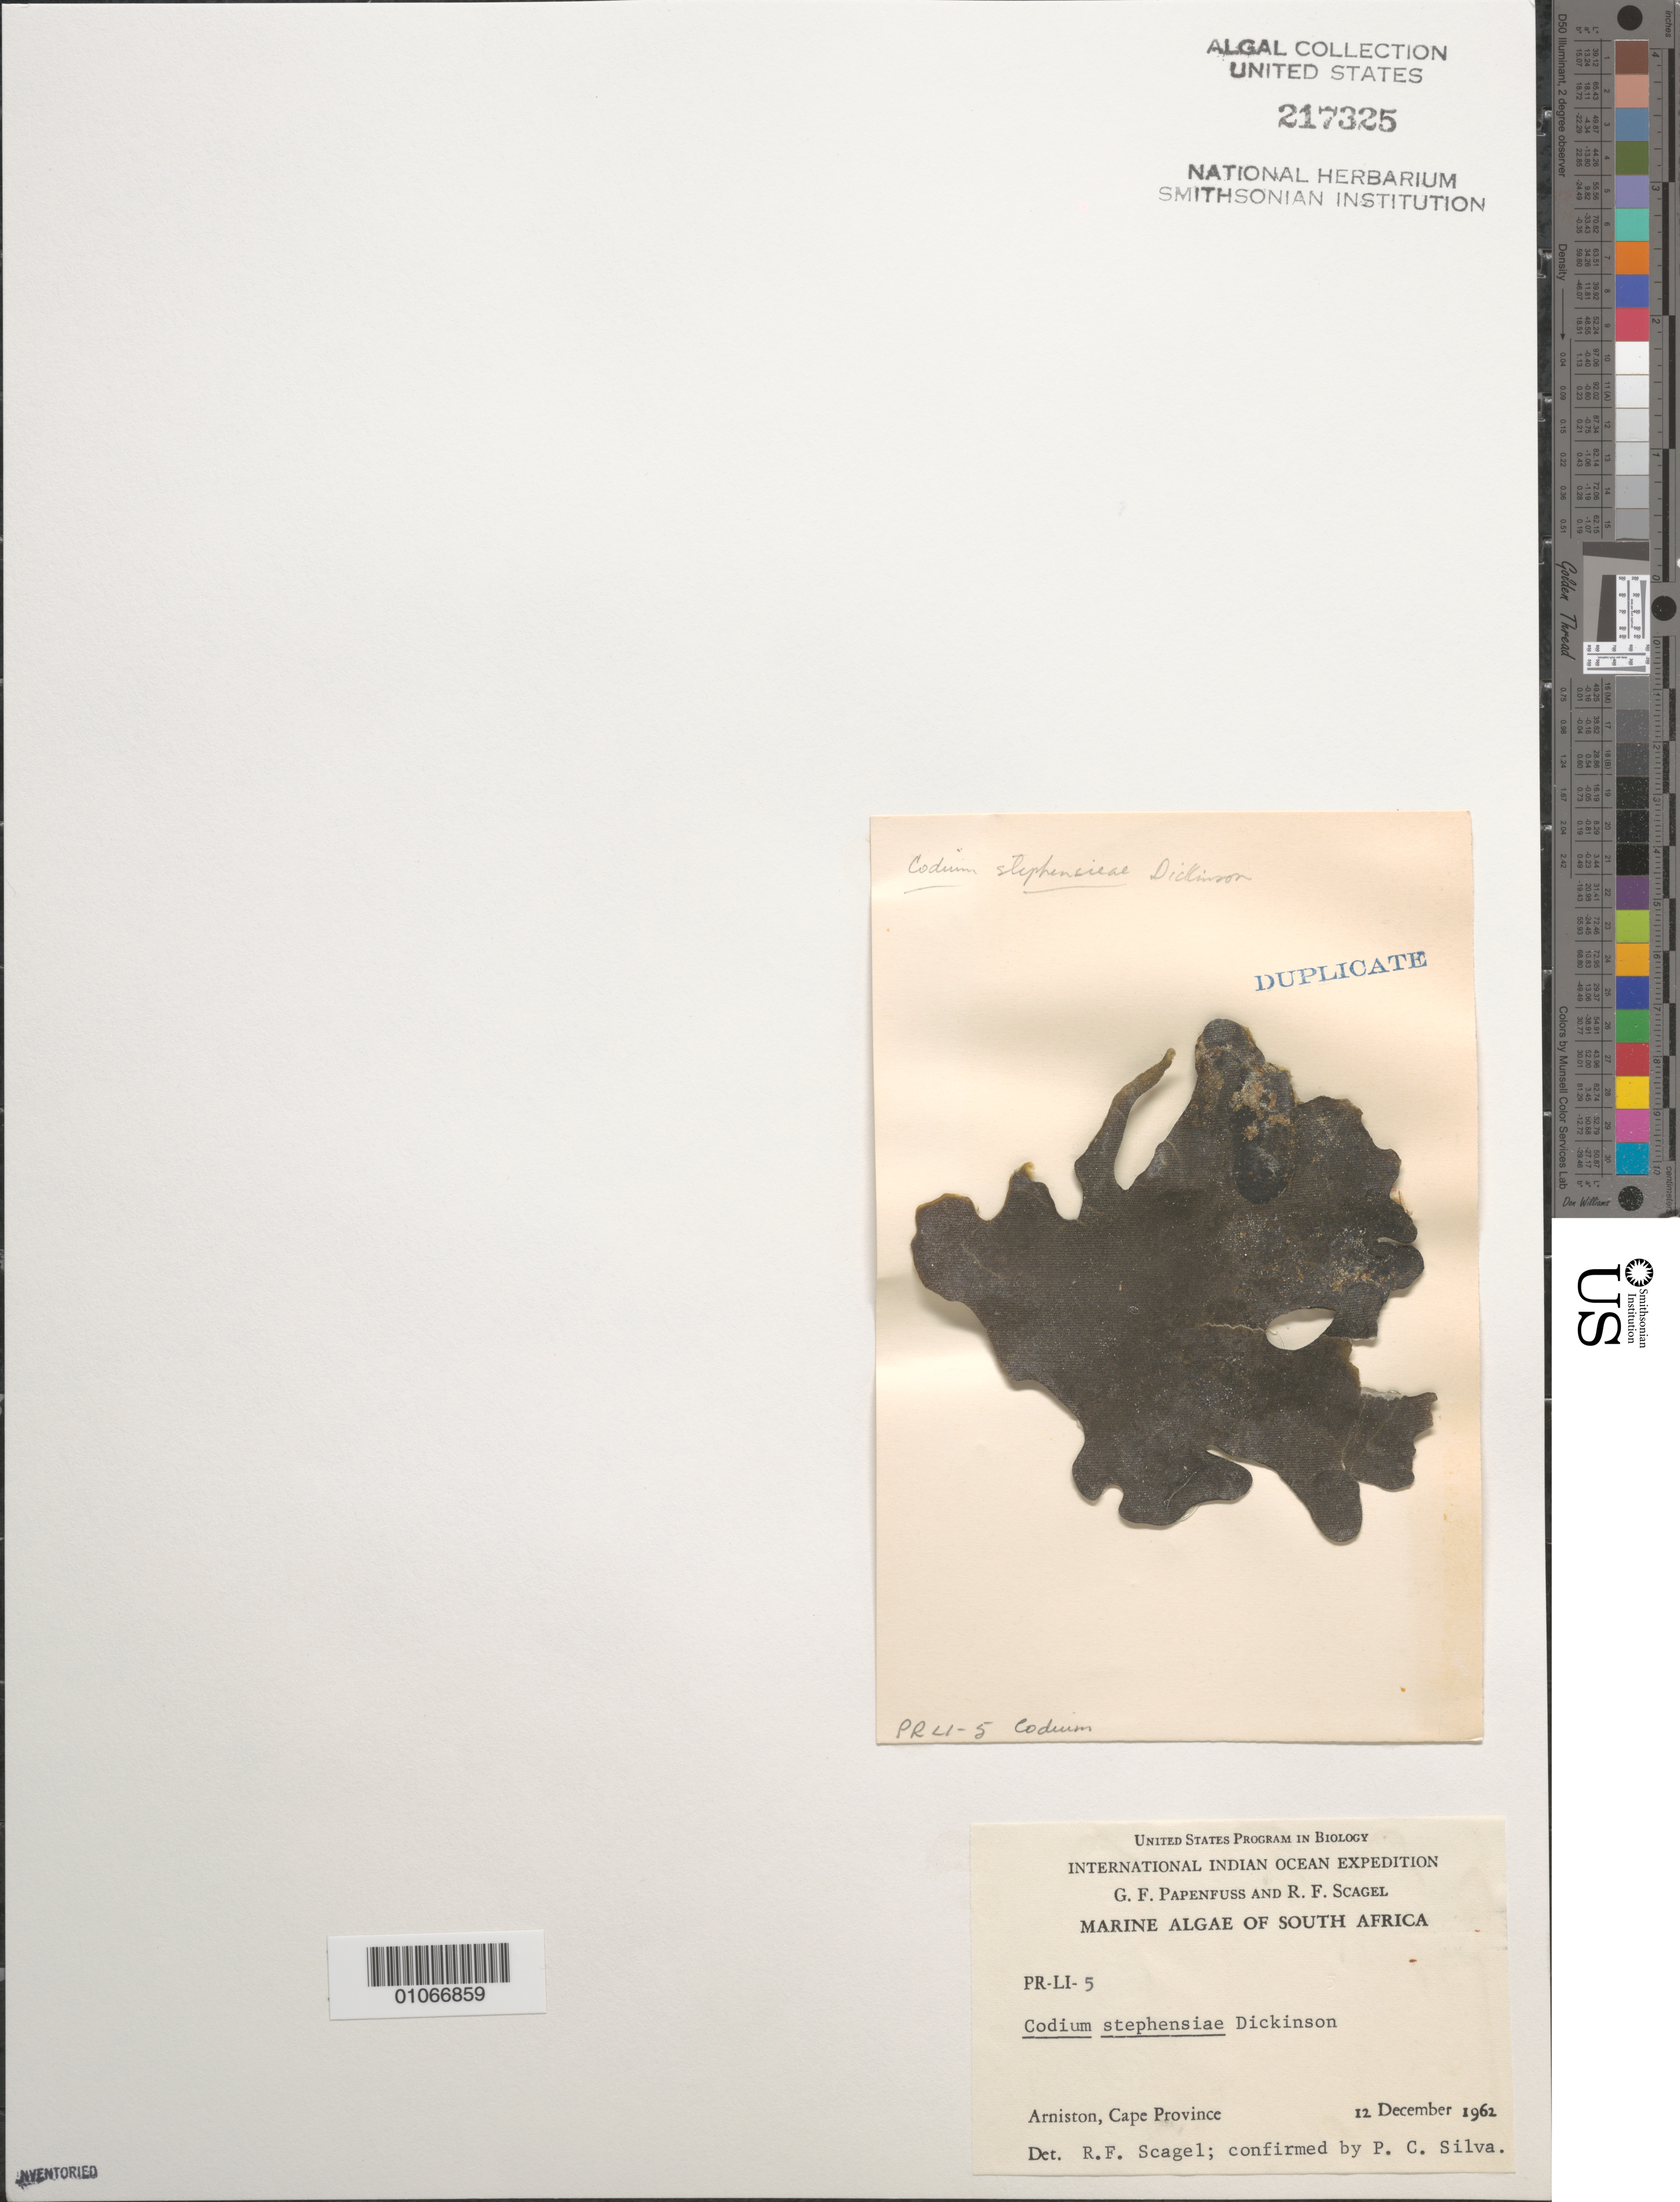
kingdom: Plantae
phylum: Chlorophyta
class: Ulvophyceae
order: Bryopsidales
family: Codiaceae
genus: Codium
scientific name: Codium stephensiae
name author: C.I. Dickinson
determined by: Scagel, R. F.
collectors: G. Papenfuss & R. F. Scagel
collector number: PR-LI-5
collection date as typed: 12 Dec 1962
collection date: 1962-12-12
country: South Africa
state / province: Western Cape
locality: Arniston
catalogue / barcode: US 217325